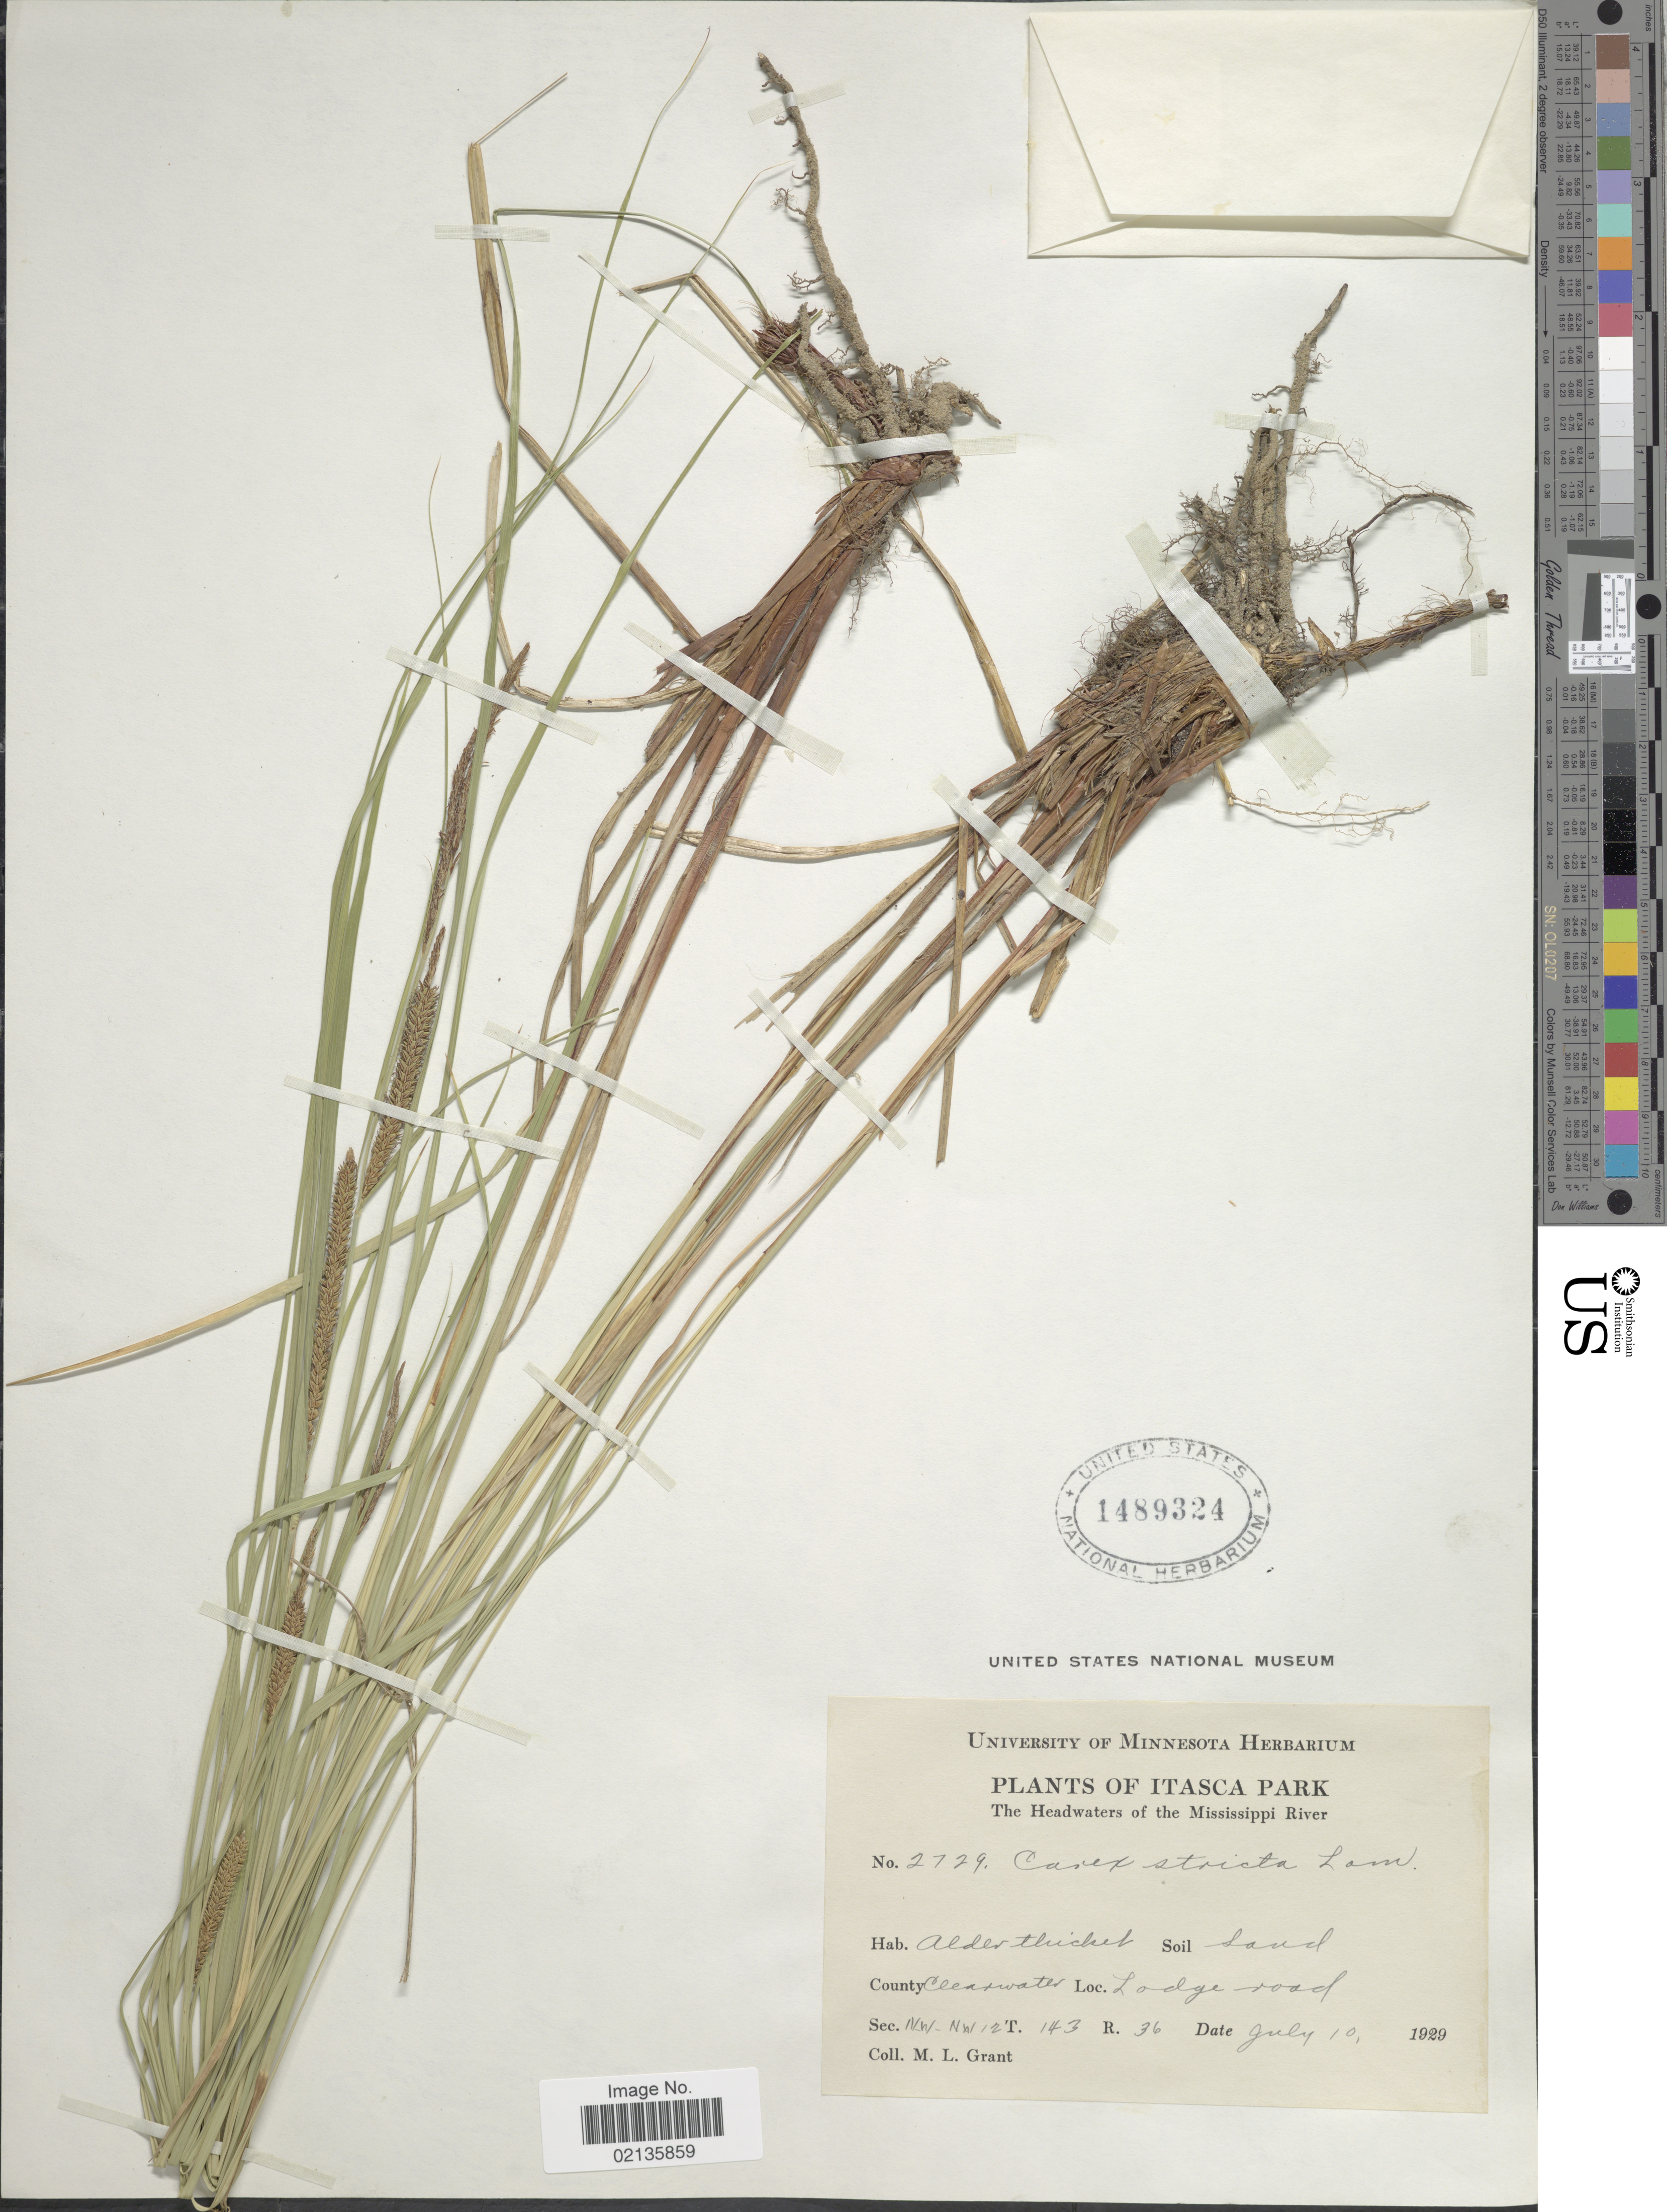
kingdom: Plantae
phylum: Tracheophyta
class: Liliopsida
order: Poales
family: Cyperaceae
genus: Carex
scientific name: Carex stricta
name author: Lam.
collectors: M. L. Grant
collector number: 2729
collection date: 1929-07-10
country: United States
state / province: Minnesota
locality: Itasca Park, The Headwaters of the Mississippi River, County Clearwater, Lodge Road, NW NW12 T143 R36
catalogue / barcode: US 1489324